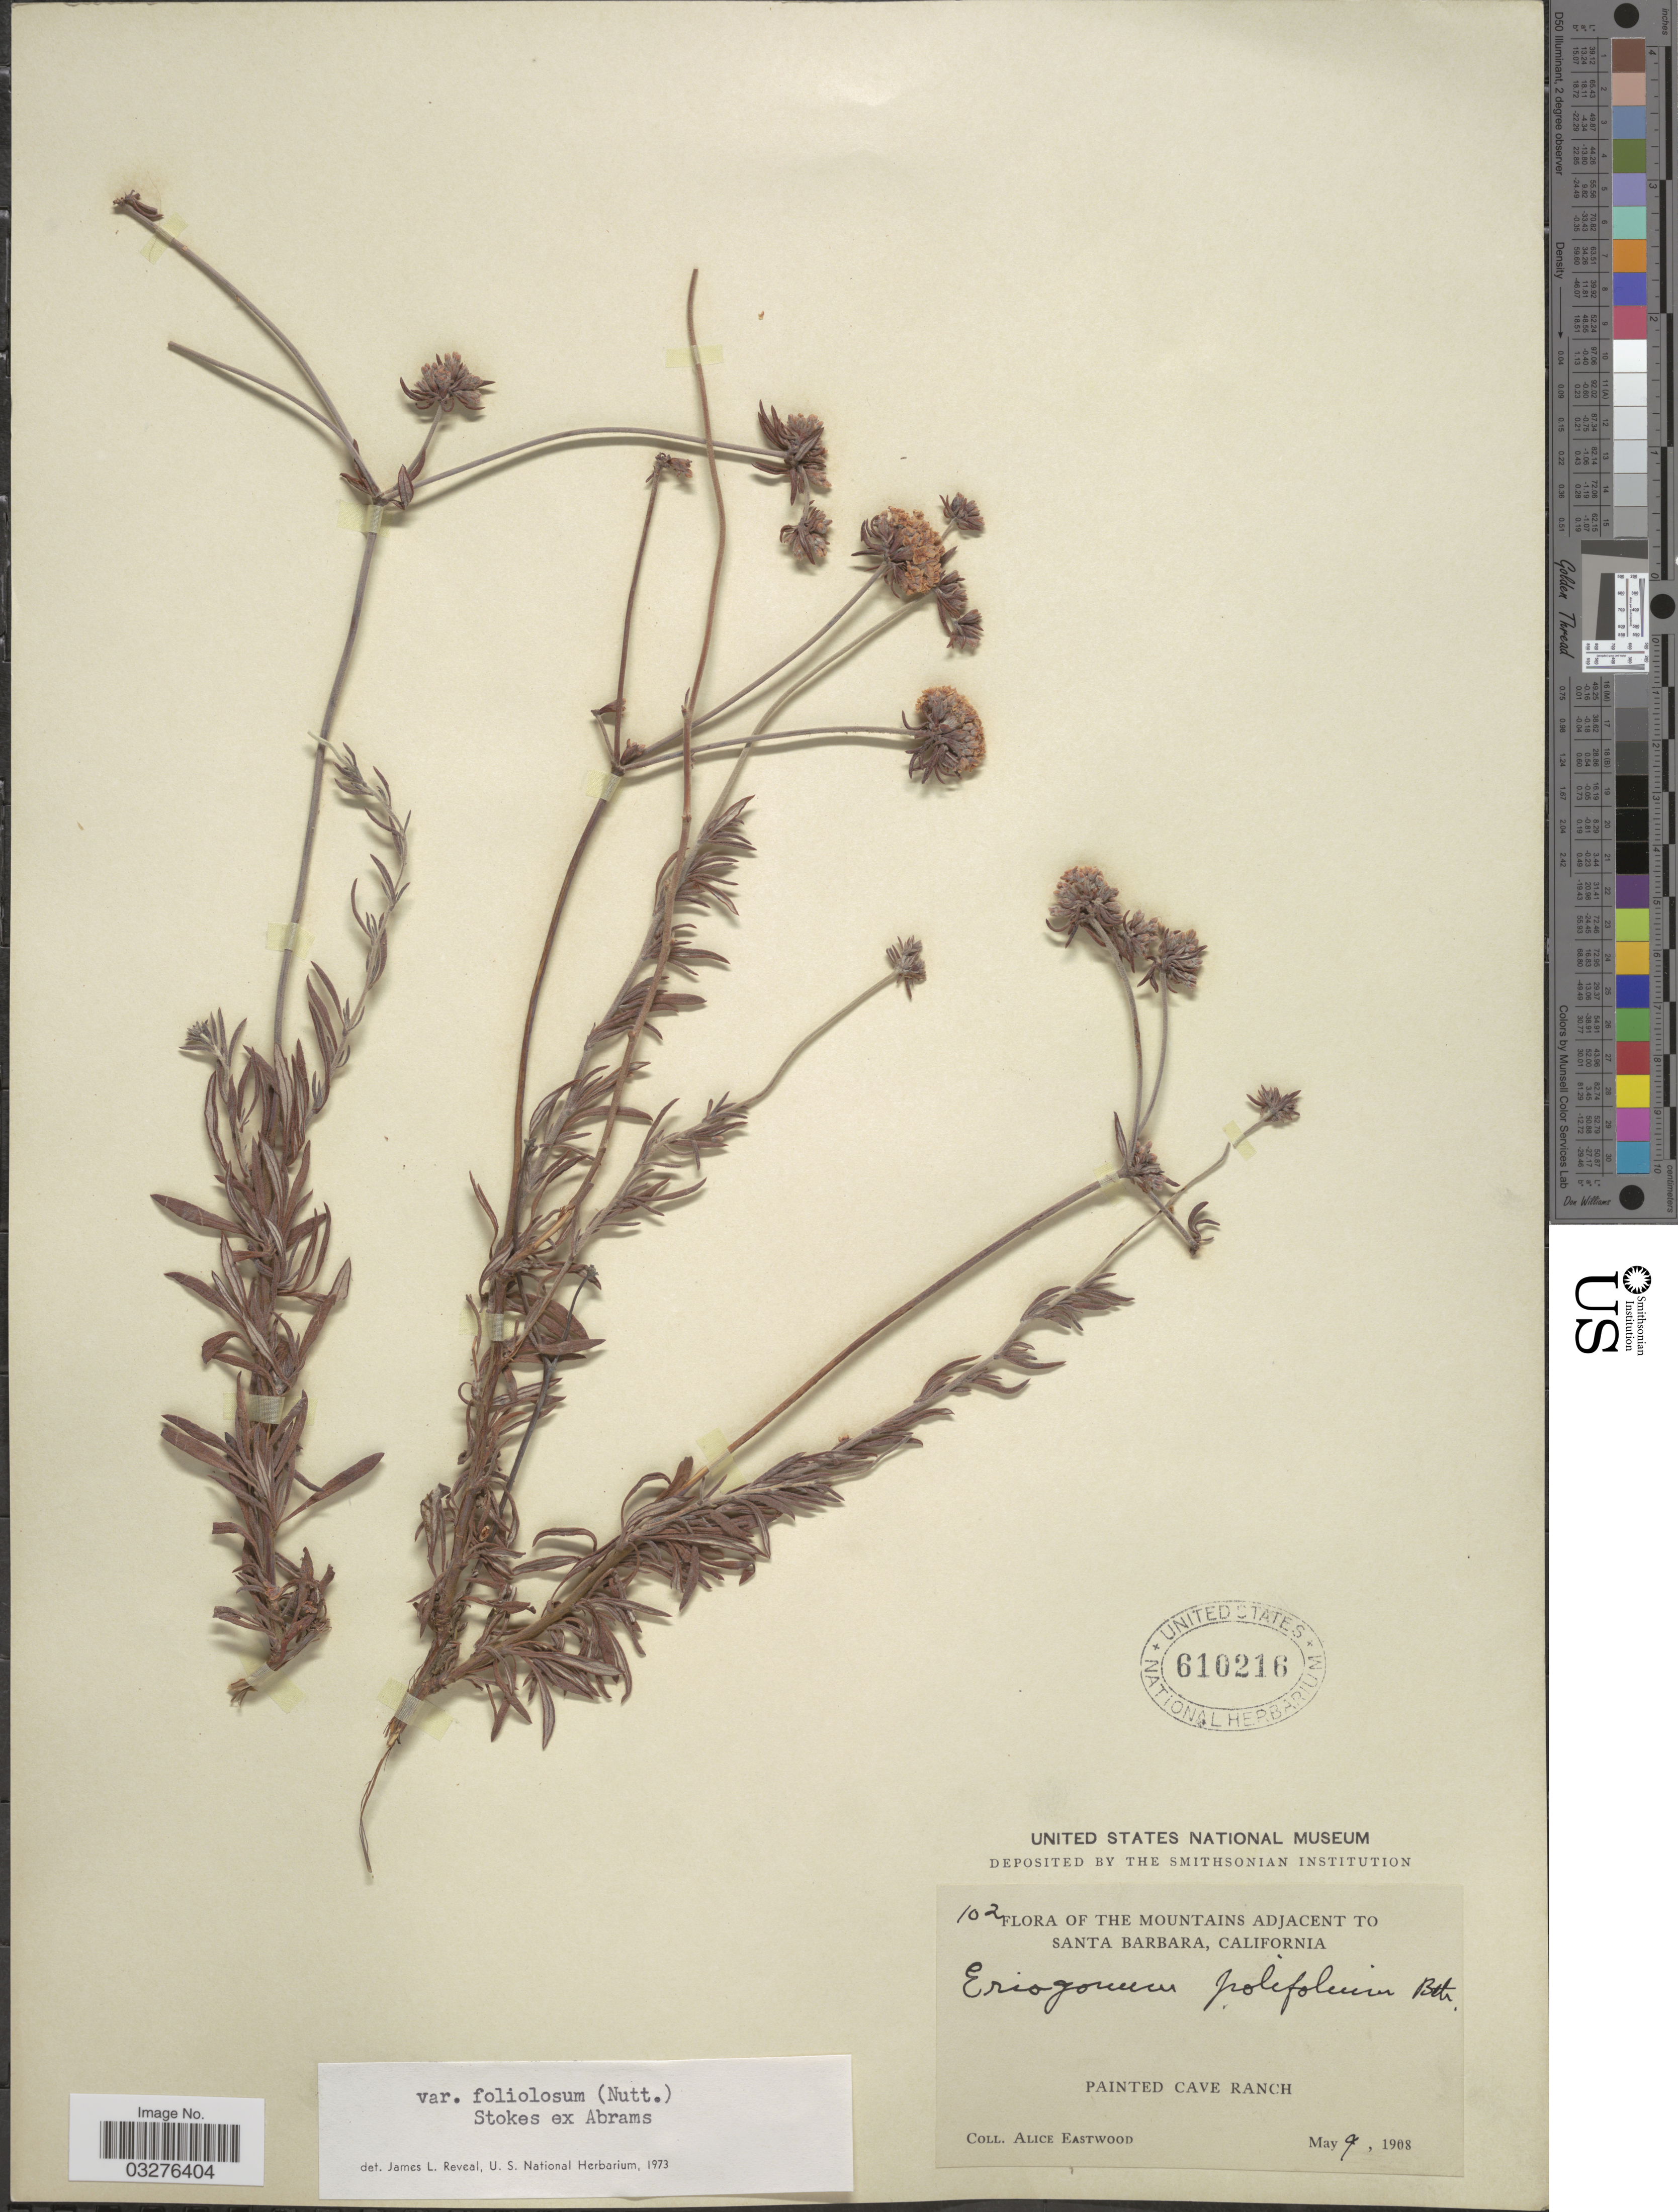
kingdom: Plantae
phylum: Tracheophyta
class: Magnoliopsida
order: Caryophyllales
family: Polygonaceae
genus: Eriogonum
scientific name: Eriogonum fasciculatum var. foliolosum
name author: (Nutt.) S. Stokes ex Abrams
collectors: A. Eastwood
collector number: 102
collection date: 1908-05-09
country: United States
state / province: California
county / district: Santa Barbara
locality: The Mountains adjacent to Santa Barbara, Painted Cave Ranch.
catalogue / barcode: US 610216